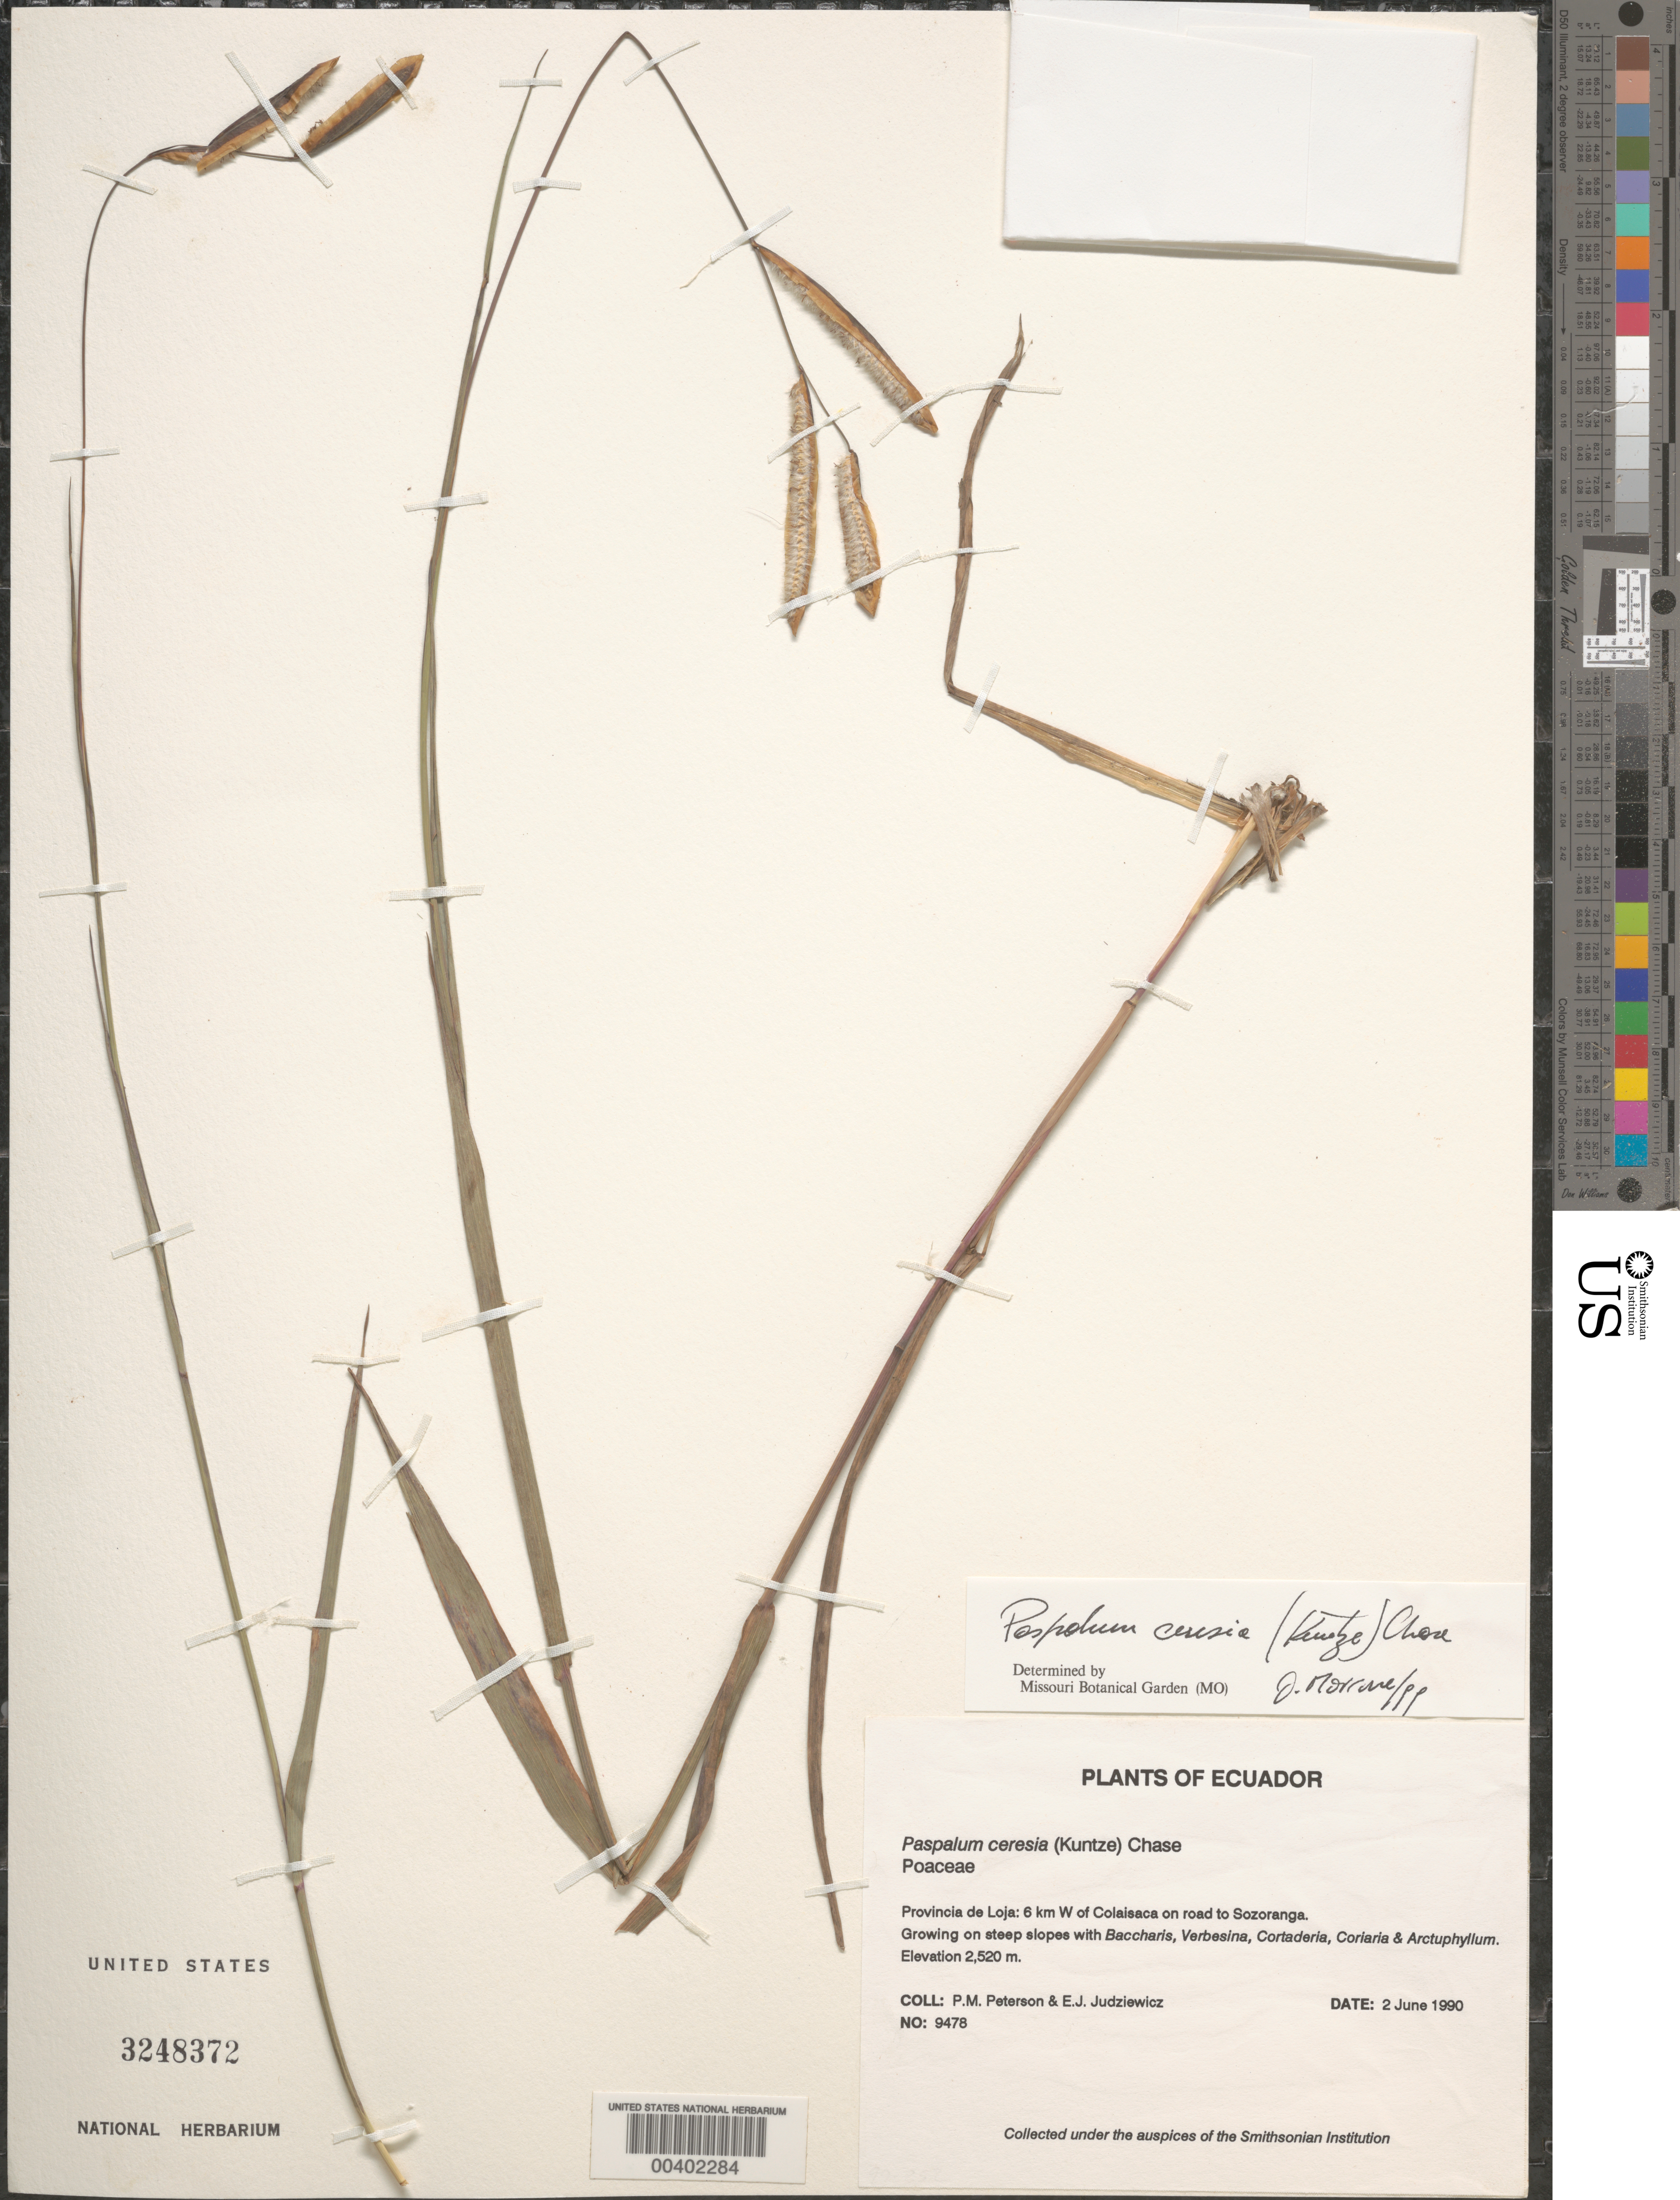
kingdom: Plantae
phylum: Tracheophyta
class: Liliopsida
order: Poales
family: Poaceae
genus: Paspalum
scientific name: Paspalum ceresia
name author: (Kuntze) Chase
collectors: P. M. Peterson & E. J. Judziewicz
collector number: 09478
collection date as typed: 02 Jun 1990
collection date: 1990-06-02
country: Ecuador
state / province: Loja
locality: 6 km W of Colaisaca on road to Sozoranga.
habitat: Growing on steep slopes with Baccharis, Verbesina, Cortaderia, Coriaria & Arctuphyllum.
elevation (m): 2520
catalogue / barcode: US 3248372